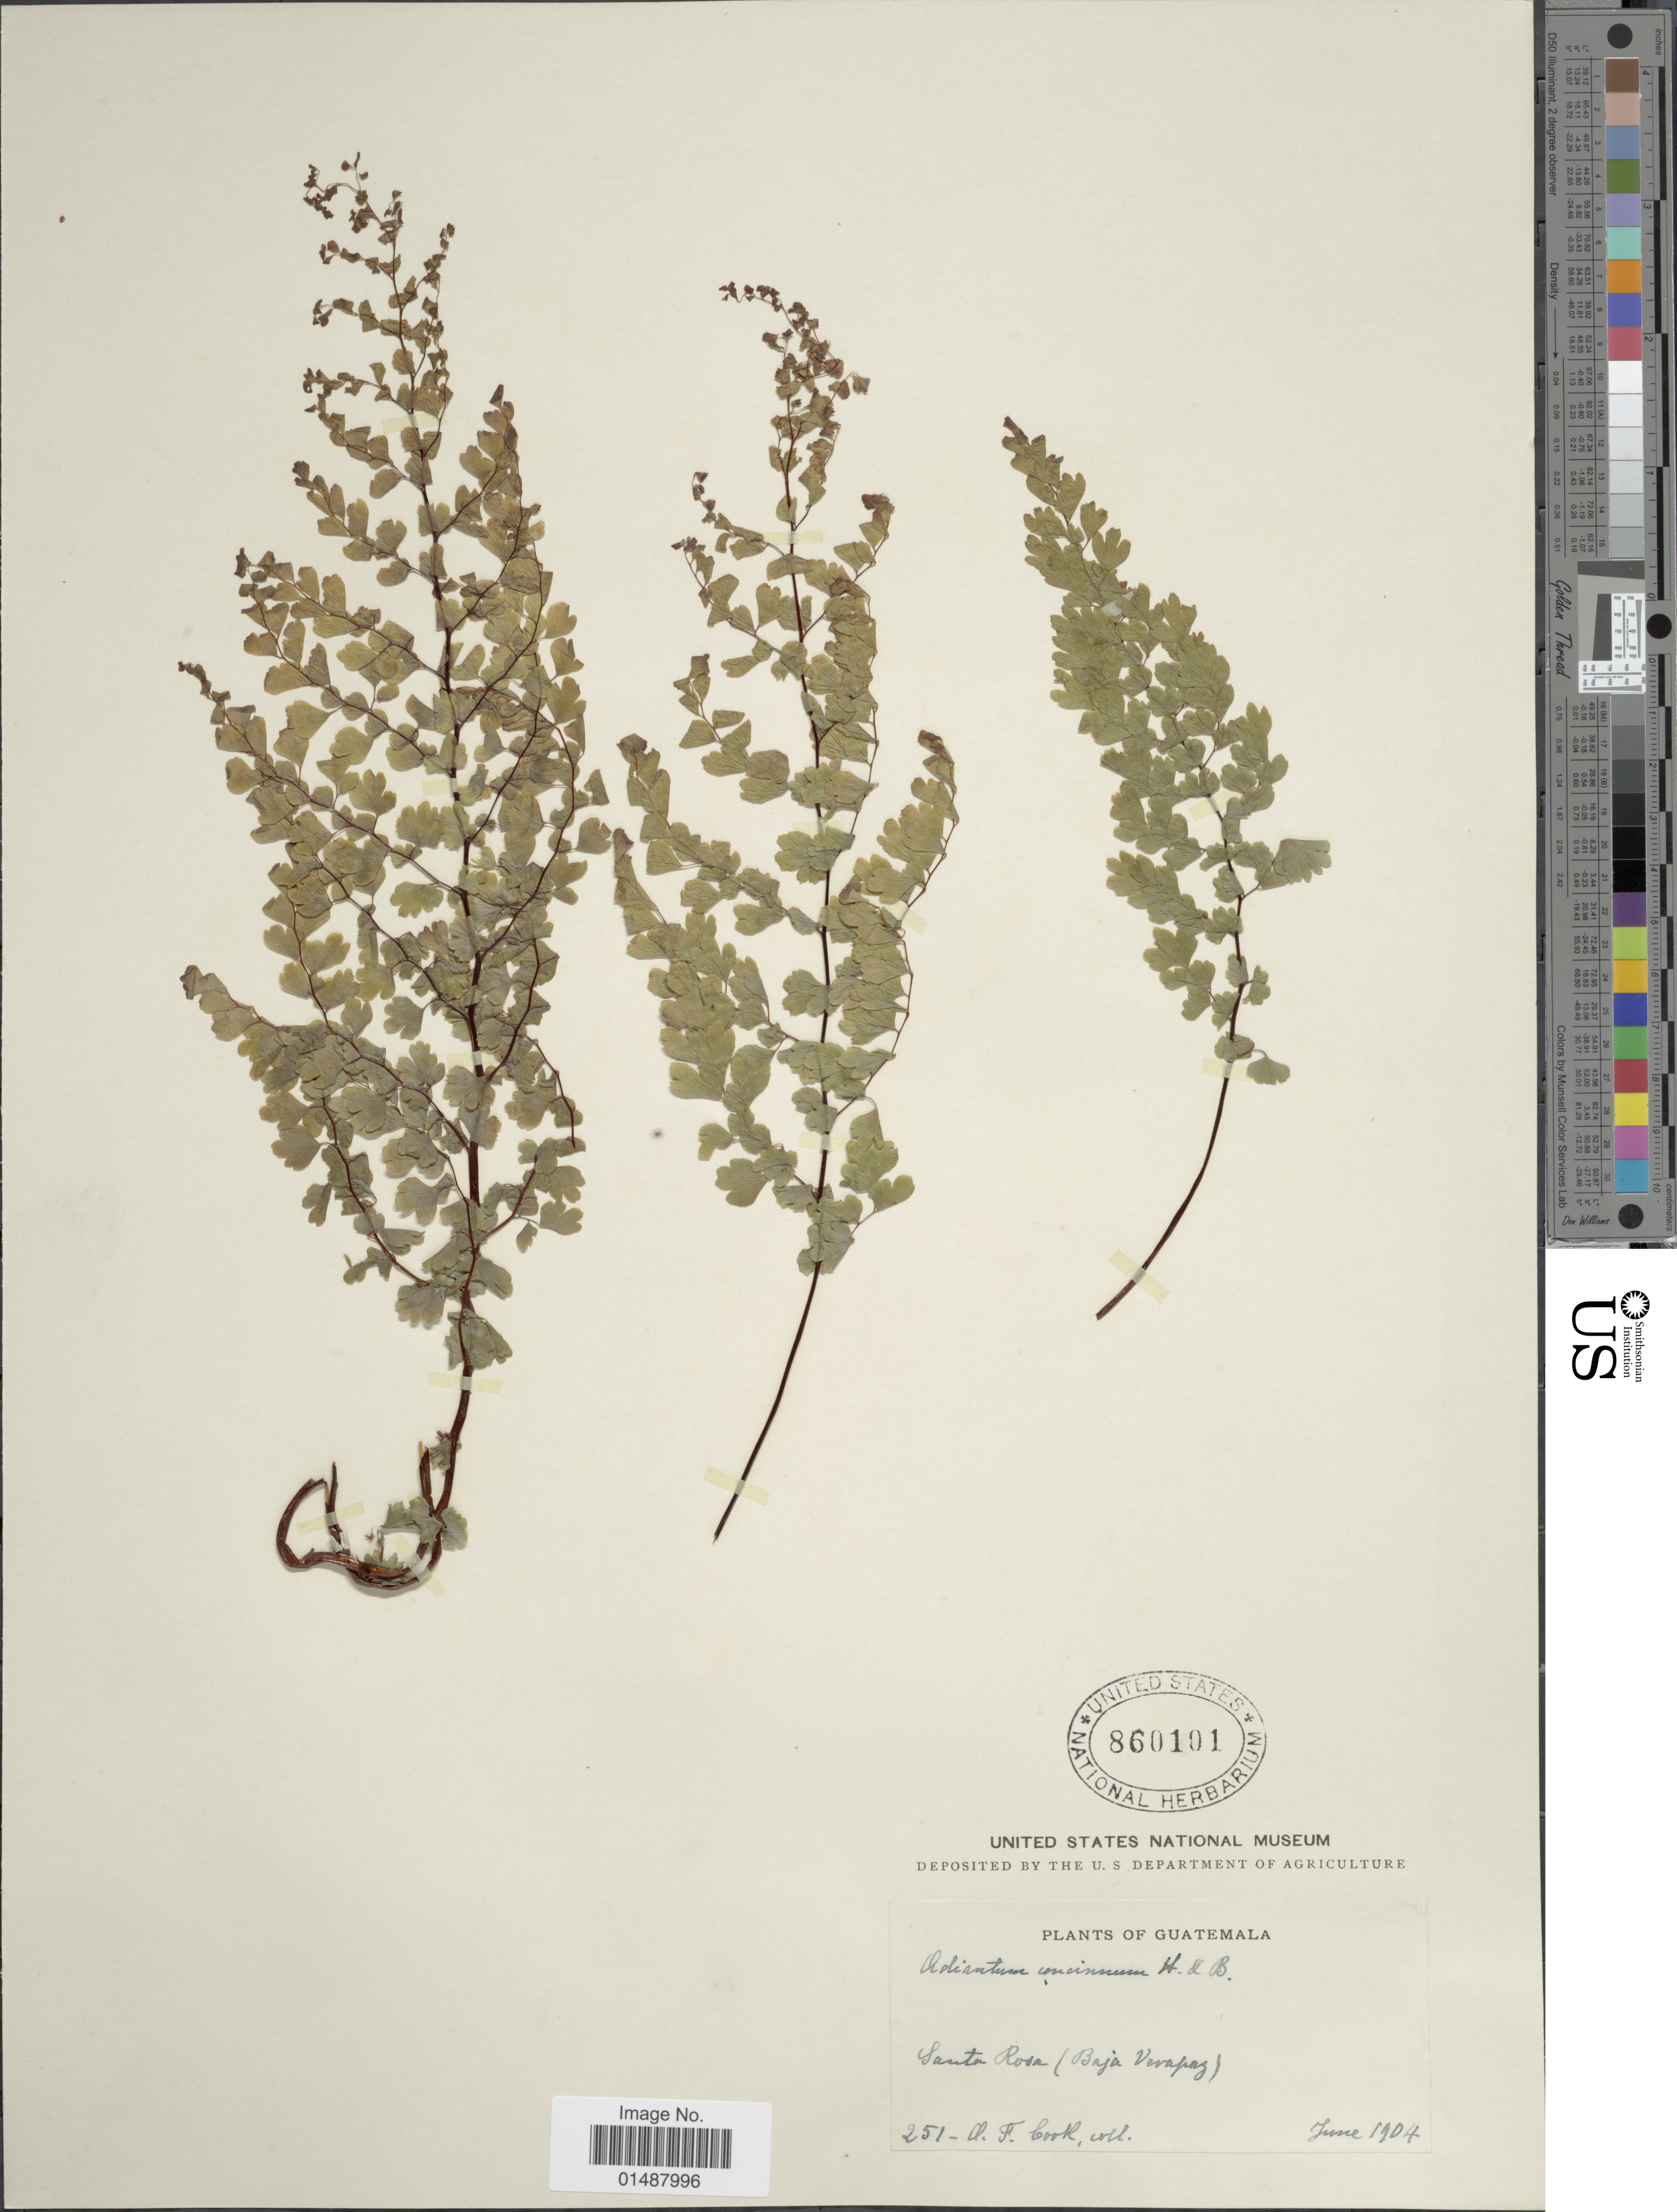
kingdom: Plantae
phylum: Tracheophyta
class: Polypodiopsida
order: Polypodiales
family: Pteridaceae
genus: Adiantum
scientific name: Adiantum concinnum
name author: Humb. & Bonpl. ex Willd.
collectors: C. Boor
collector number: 251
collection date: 1904-06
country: Guatemala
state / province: Baja Verapaz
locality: Santa Rosa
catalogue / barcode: US 860101